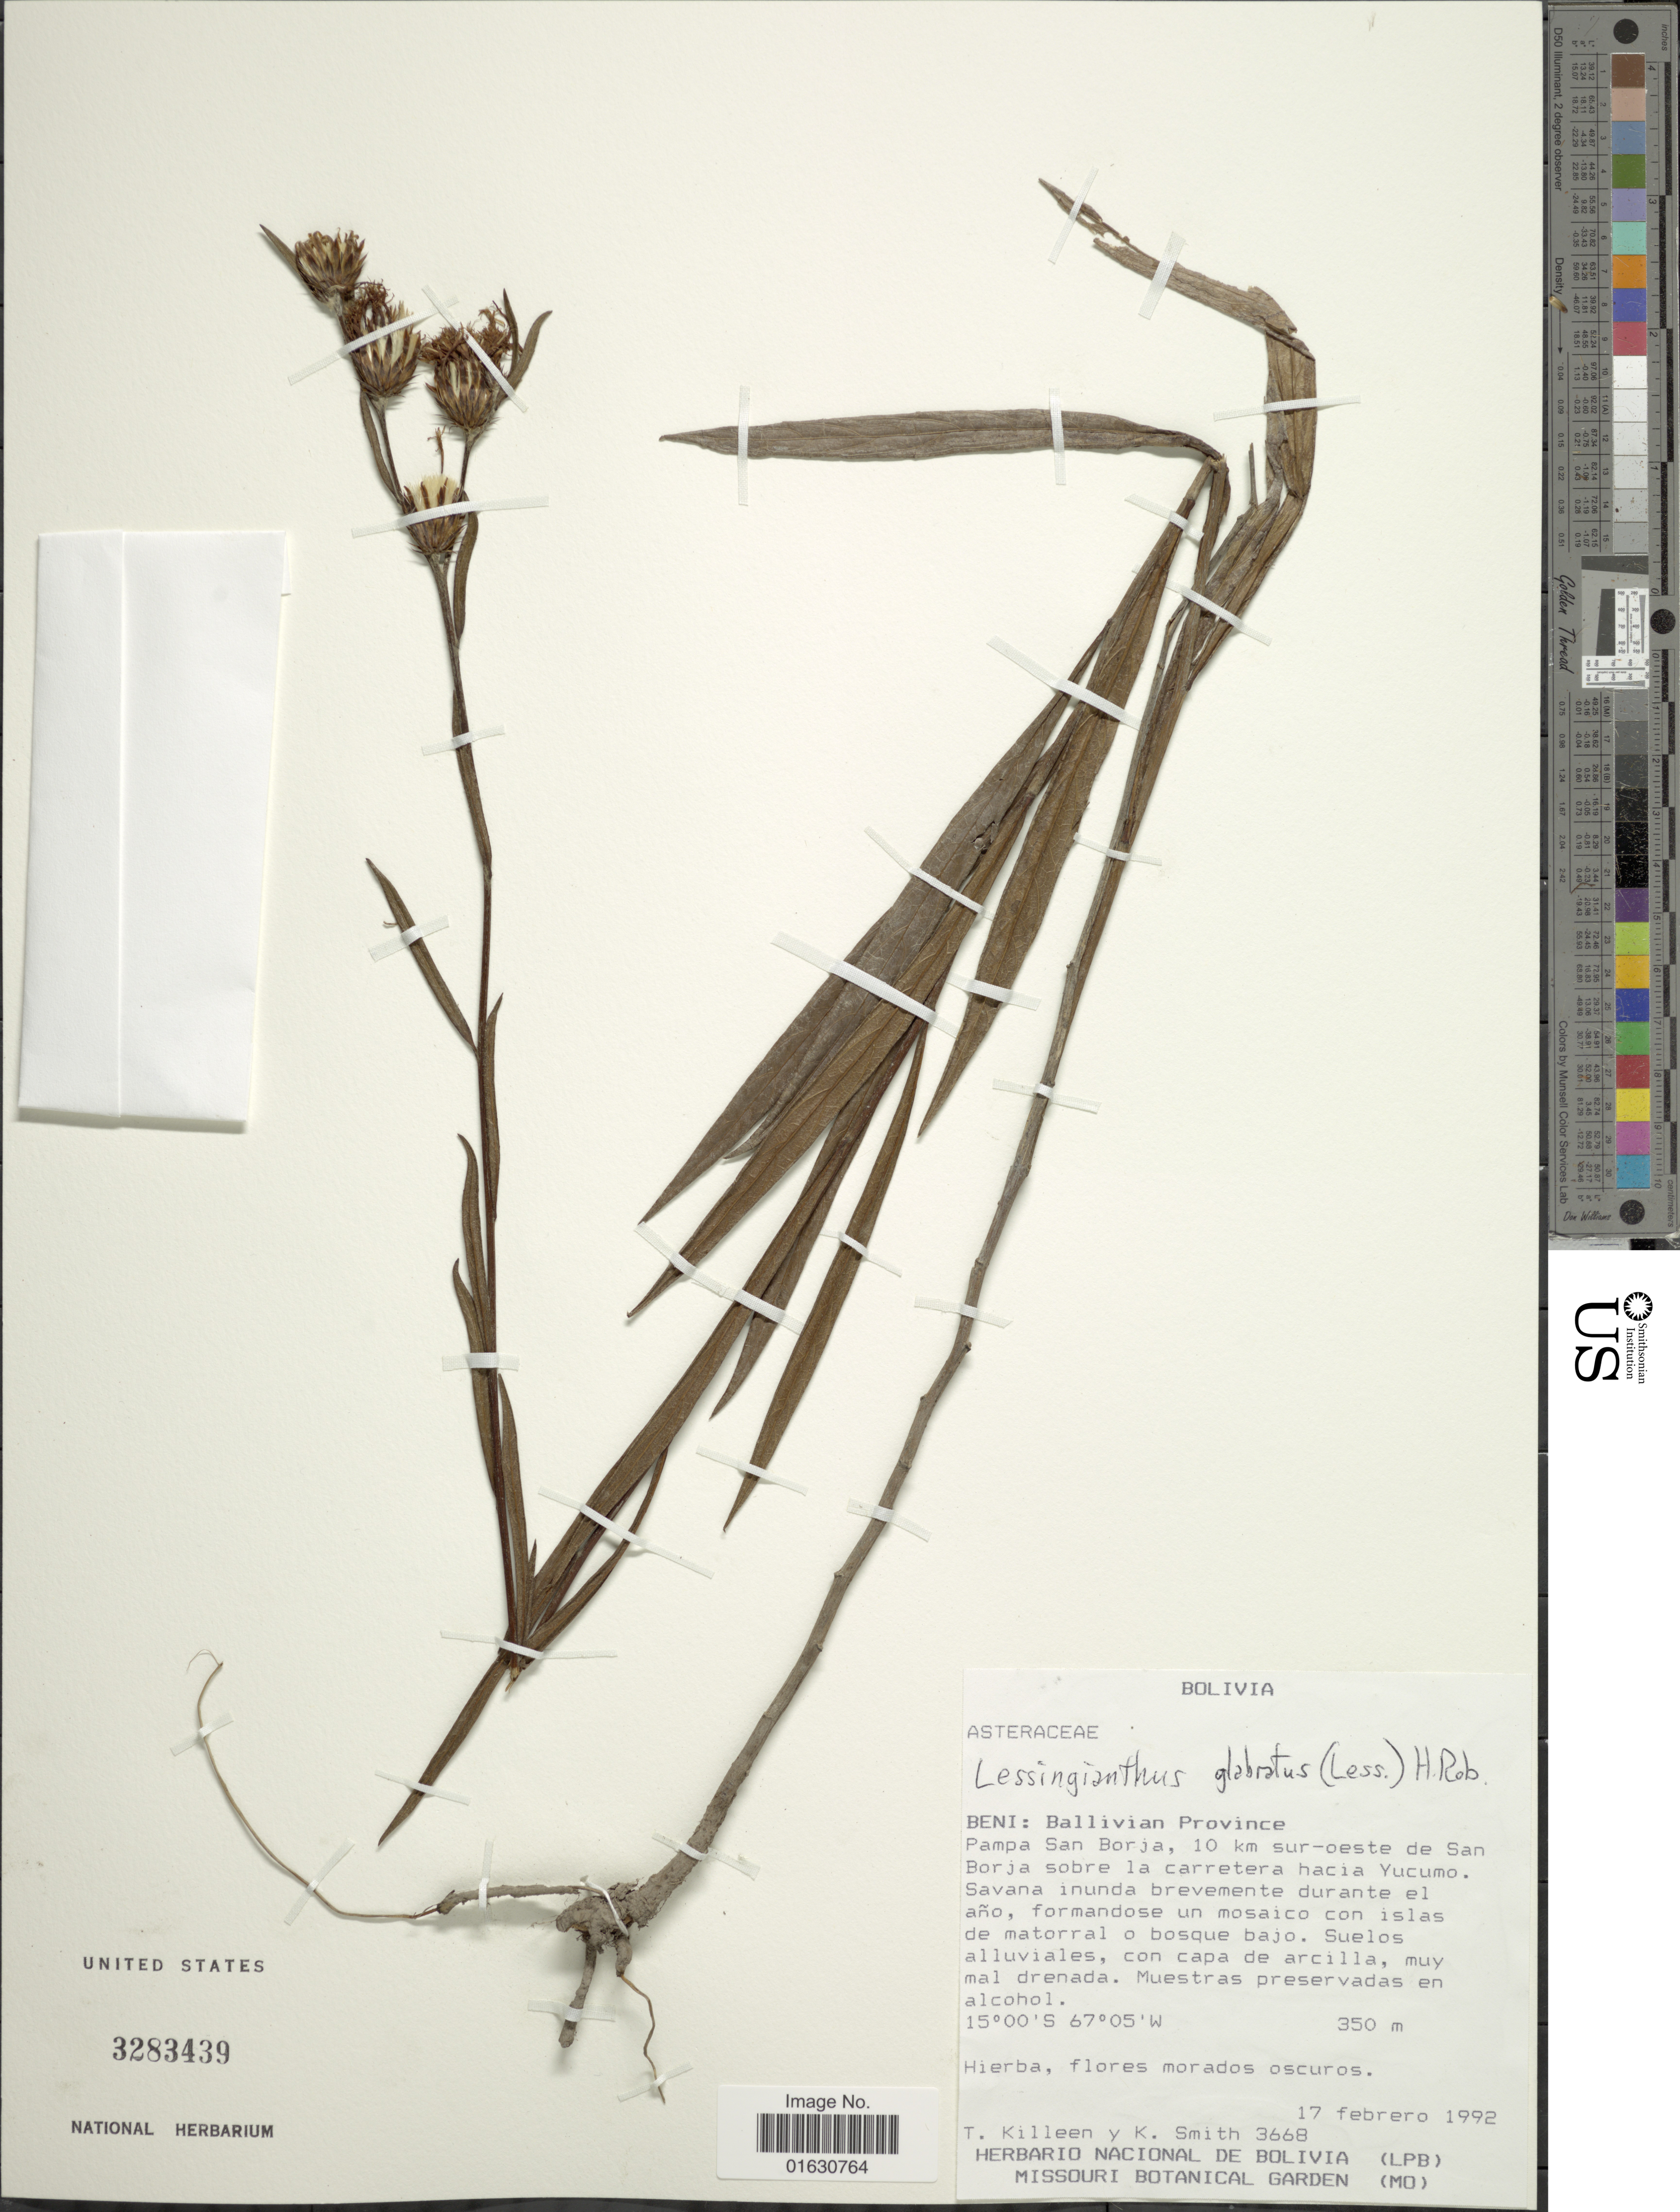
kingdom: Plantae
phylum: Tracheophyta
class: Magnoliopsida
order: Asterales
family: Asteraceae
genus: Lessingianthus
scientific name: Lessingianthus glabratus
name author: (Less.) H. Rob.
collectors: T. J. Killeen & K. Smith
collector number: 3668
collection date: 1992-02-17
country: Bolivia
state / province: Beni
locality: Ballivian Province, pampa San Borja, 10 km sur-oeste de San Borja sobre la carretera hacia Yucumo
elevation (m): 350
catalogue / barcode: US 3283439